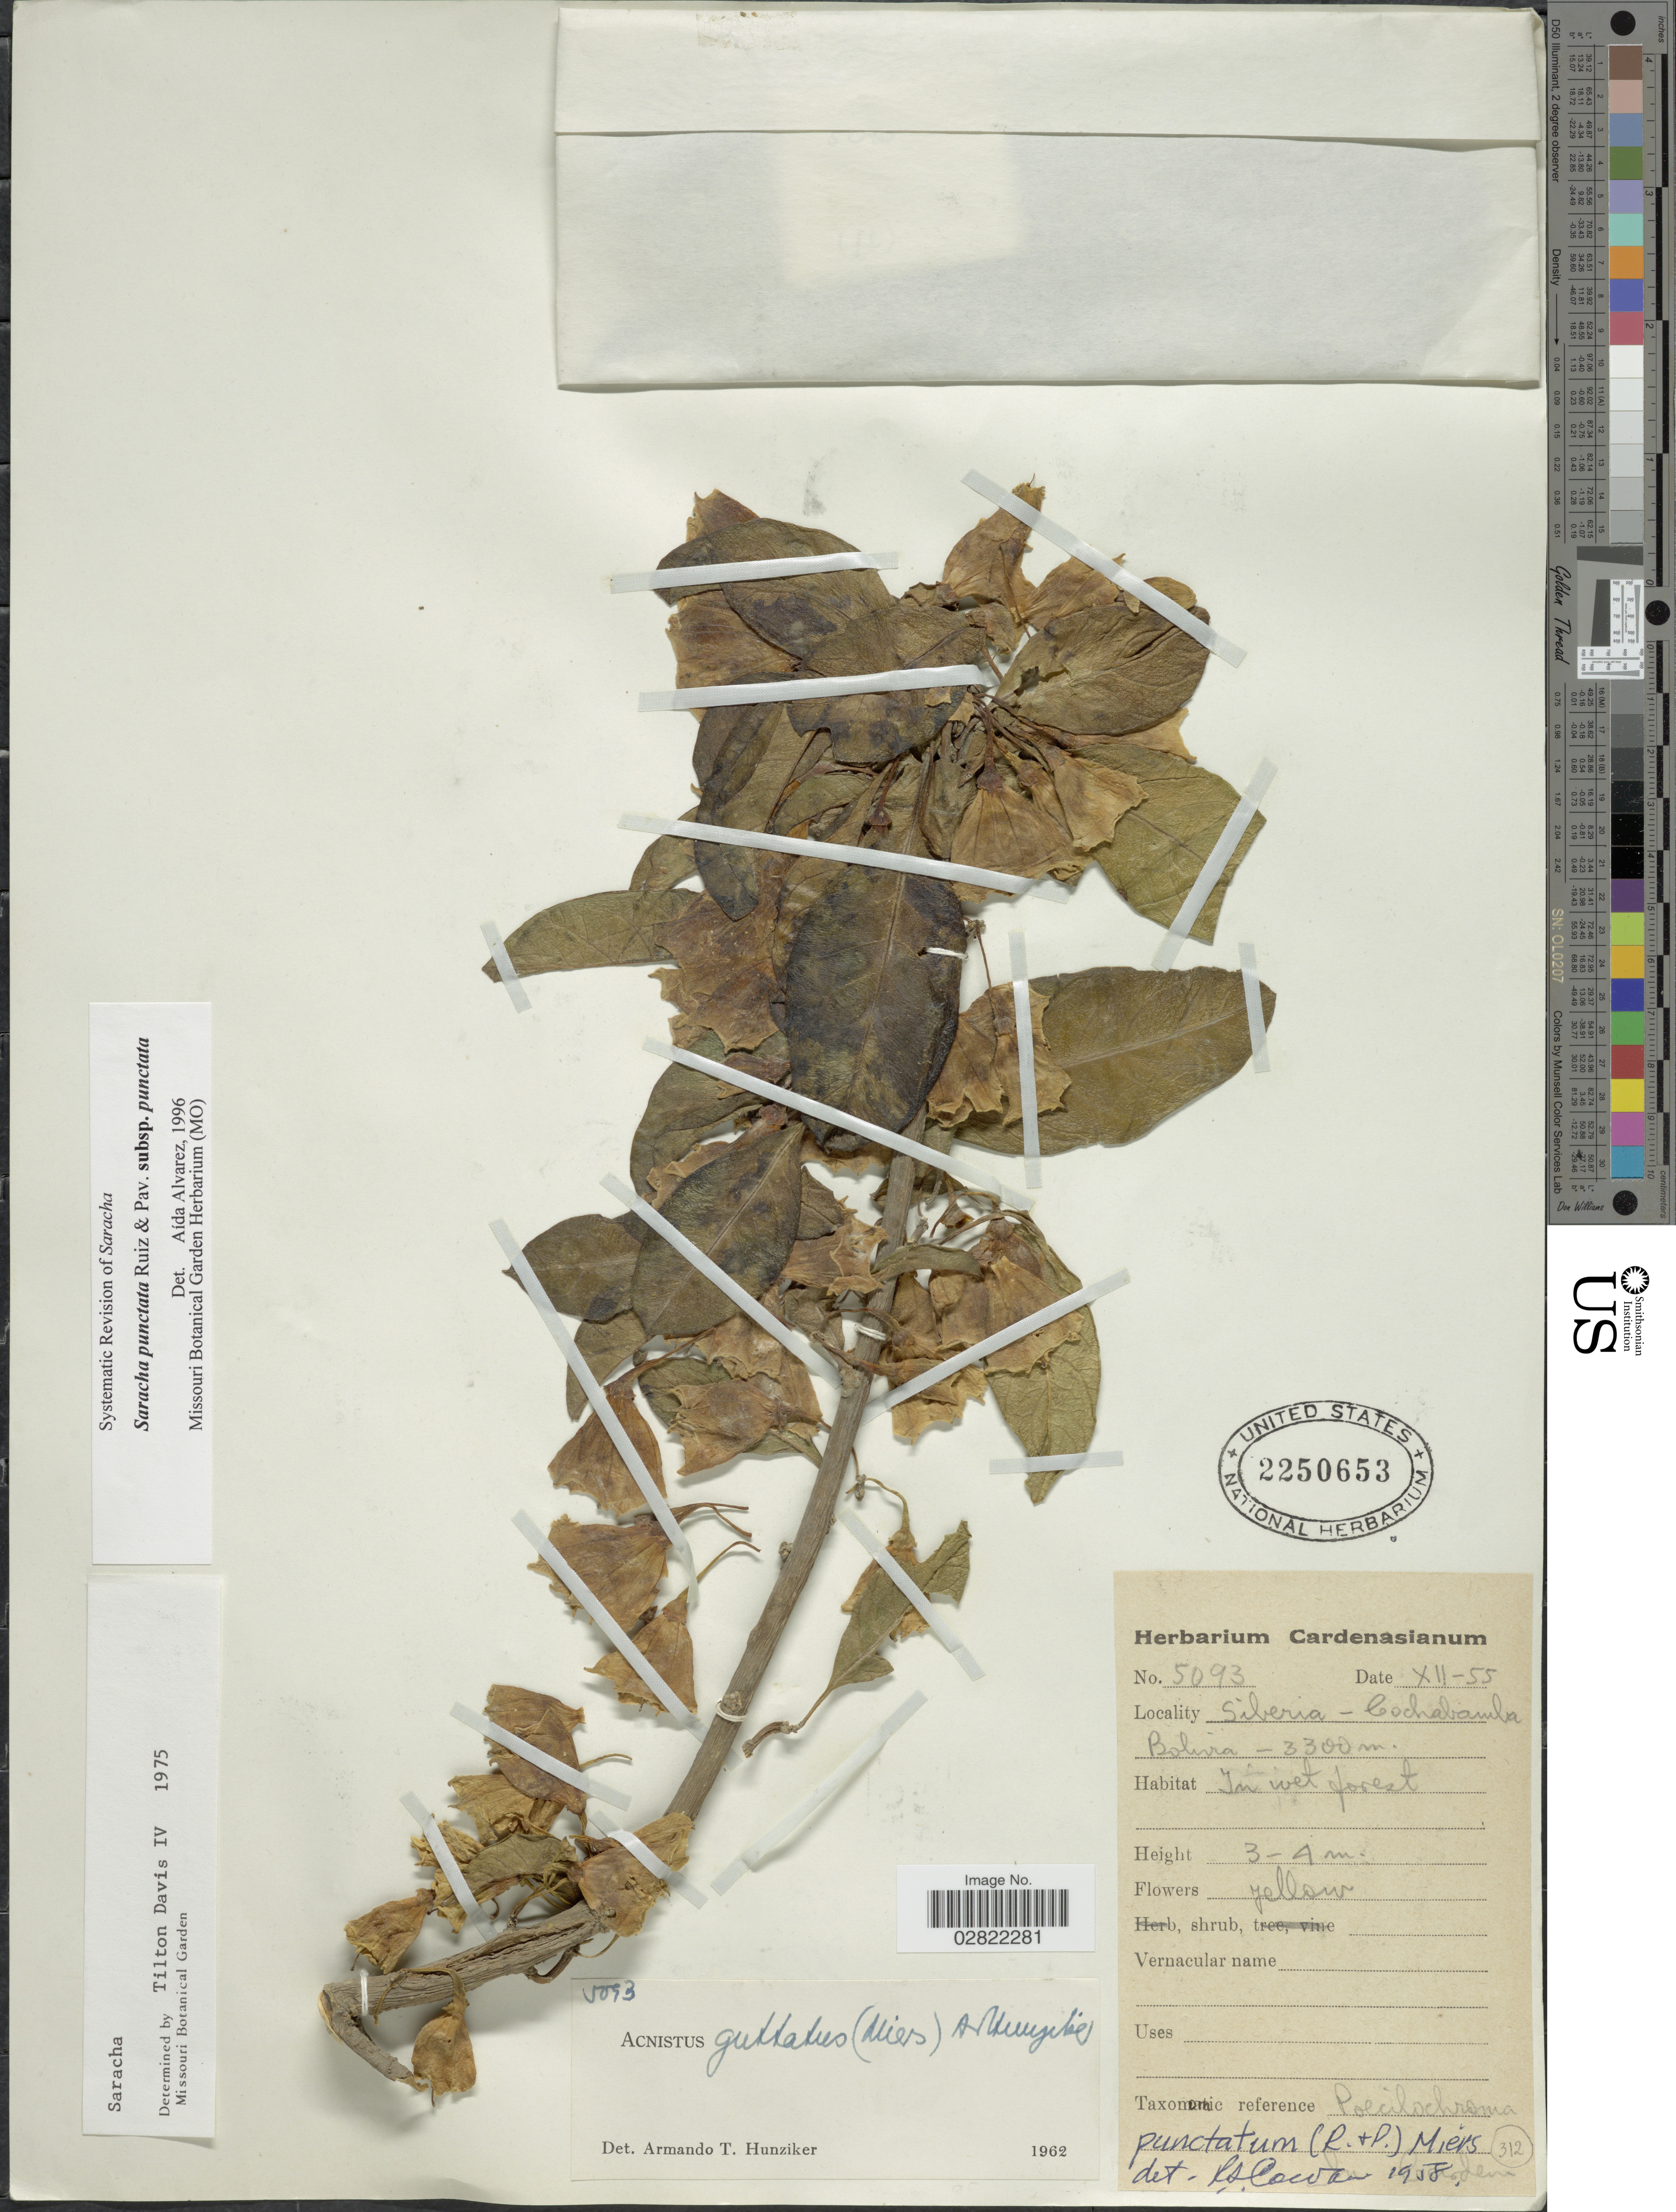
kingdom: Plantae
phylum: Tracheophyta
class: Magnoliopsida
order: Solanales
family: Solanaceae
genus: Saracha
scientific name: Saracha punctata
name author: Ruiz & Pav.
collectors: M. Cárdenas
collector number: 5093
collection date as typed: Transcribed d/m/y: /12/55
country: Bolivia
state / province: Cochabamba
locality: Siberia - Cochabamba, Bolivia.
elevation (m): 3300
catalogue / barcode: US 2250653